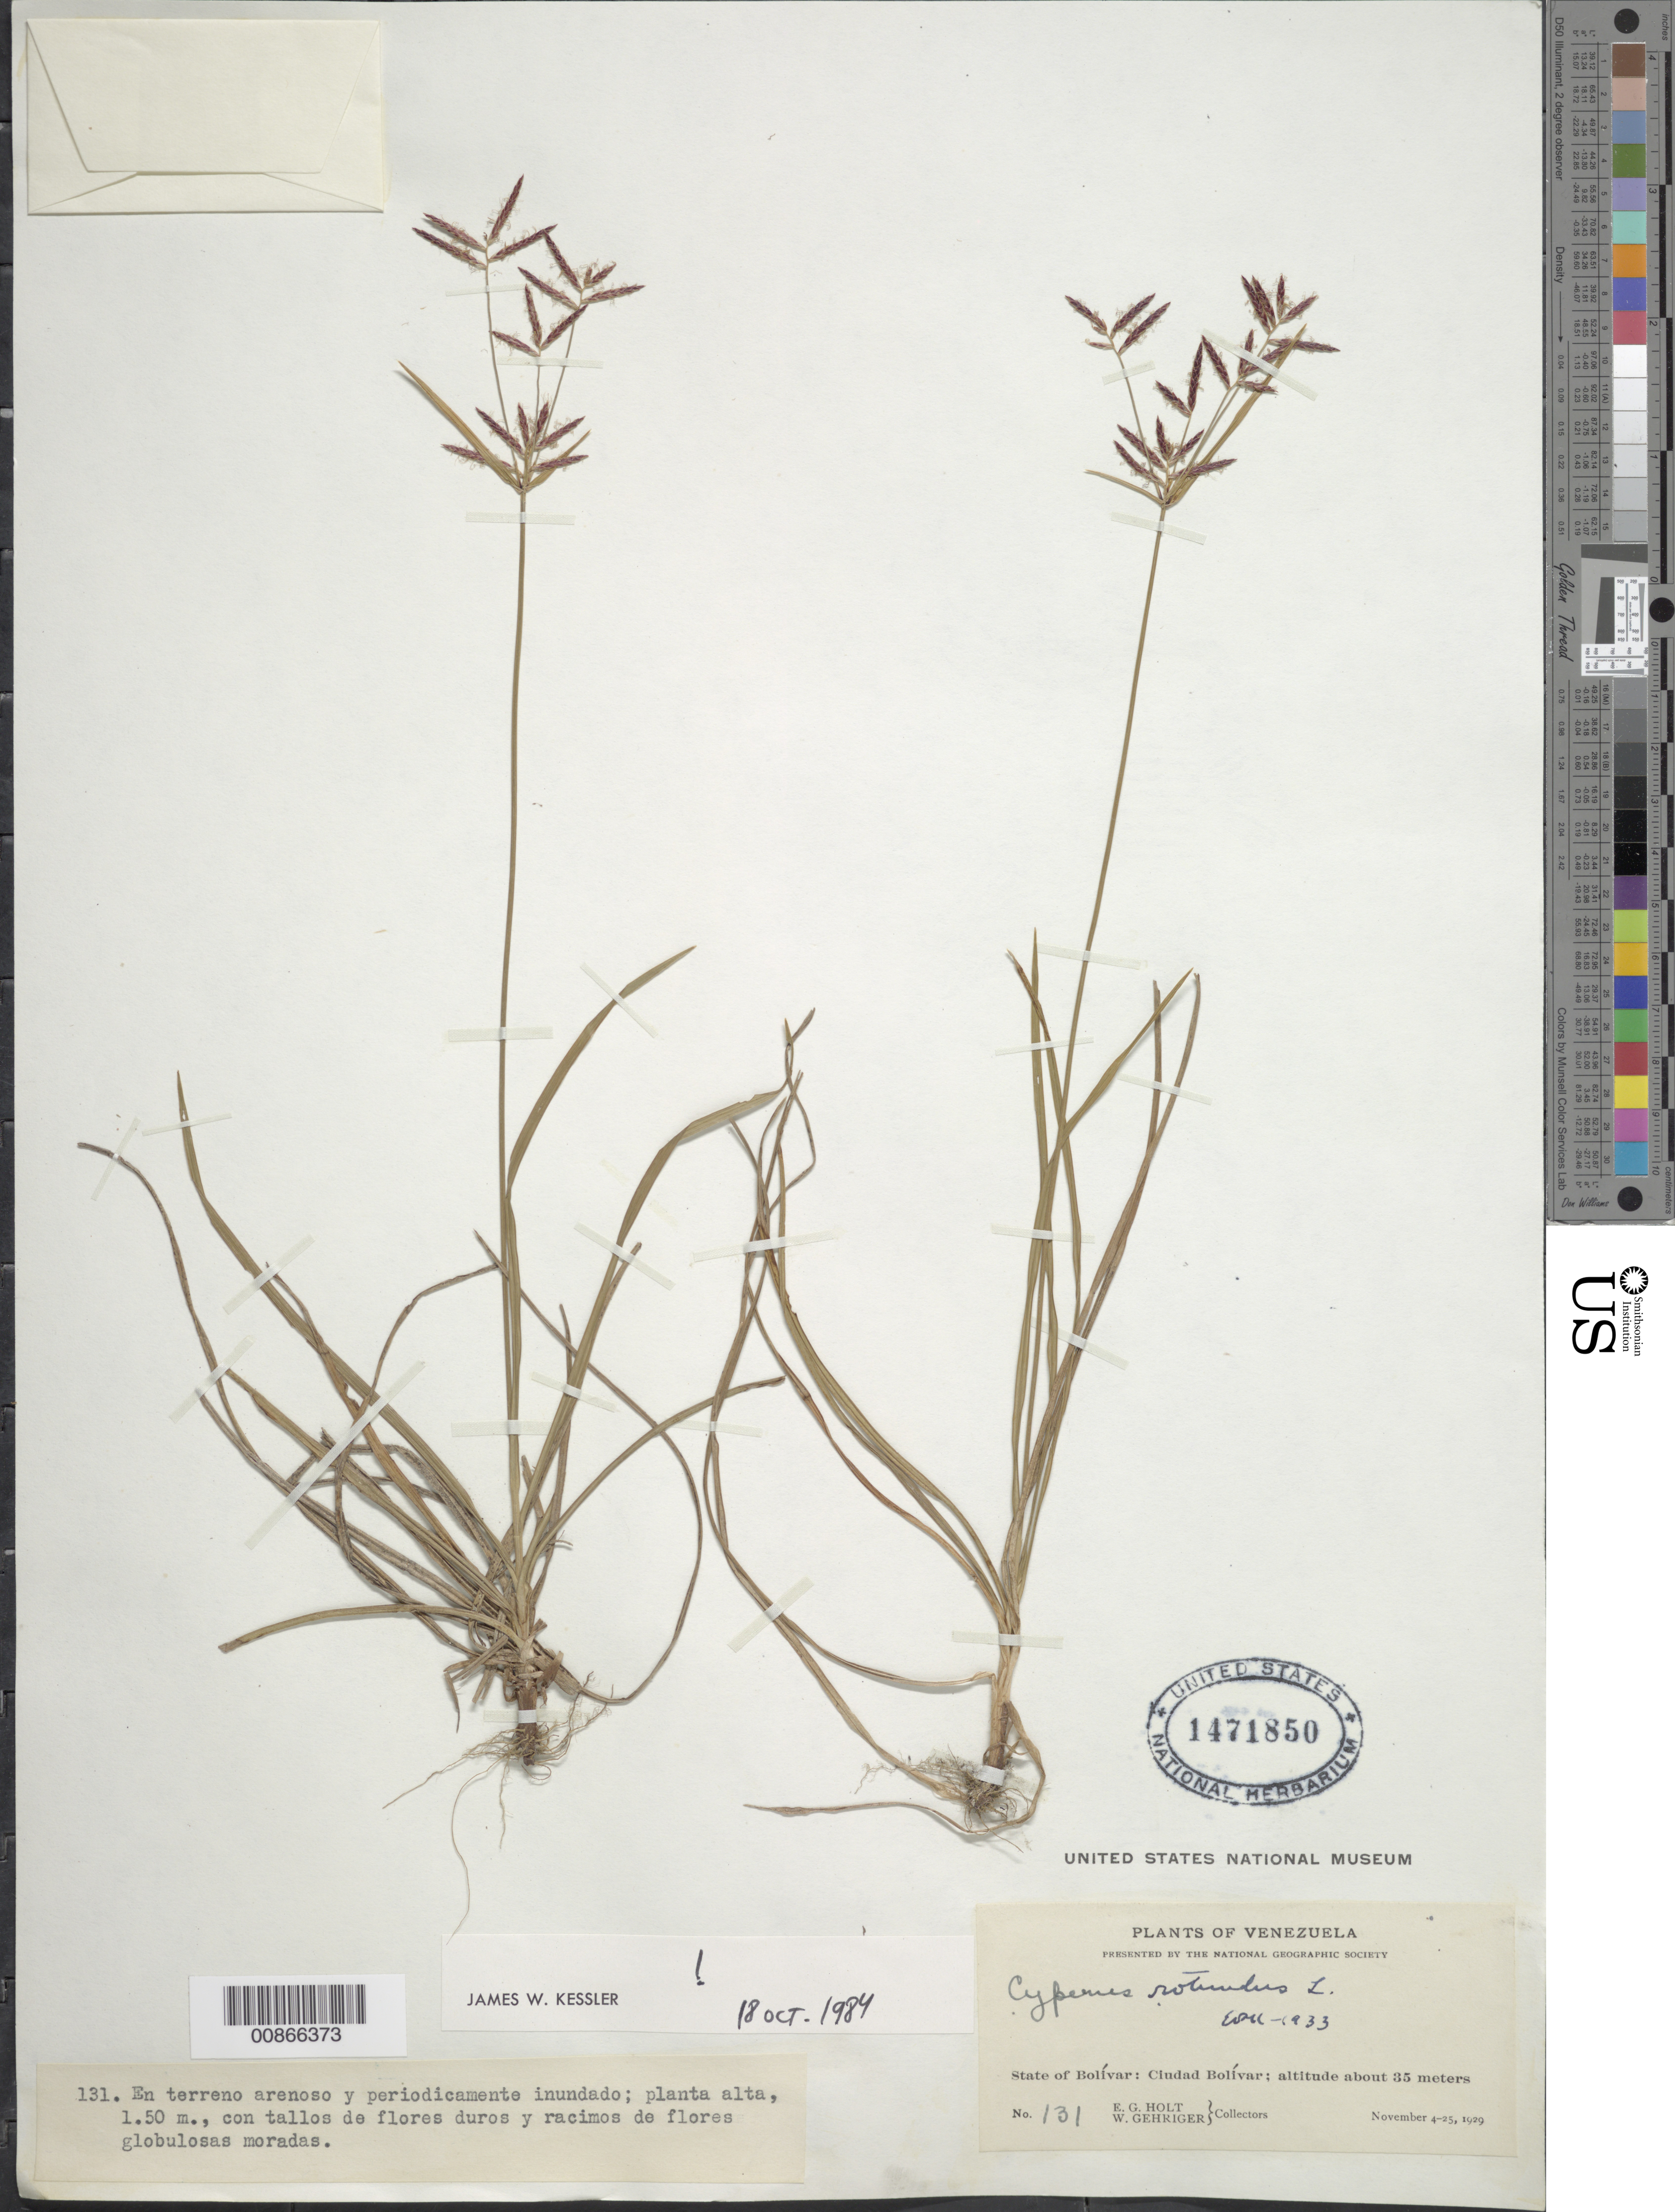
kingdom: Plantae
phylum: Tracheophyta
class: Liliopsida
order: Poales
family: Cyperaceae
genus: Cyperus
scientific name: Cyperus rotundus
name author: L.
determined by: Kessler, J. W.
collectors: E. Holt & W. Gehriger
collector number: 131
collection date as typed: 4-Nov-29 to 25-Nov-29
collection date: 1929-11-04/1929-11-25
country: Venezuela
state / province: Bolívar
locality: Ciudad Bolívar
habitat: Terreno arenoso y periodicamente inundado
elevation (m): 35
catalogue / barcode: US 1471850